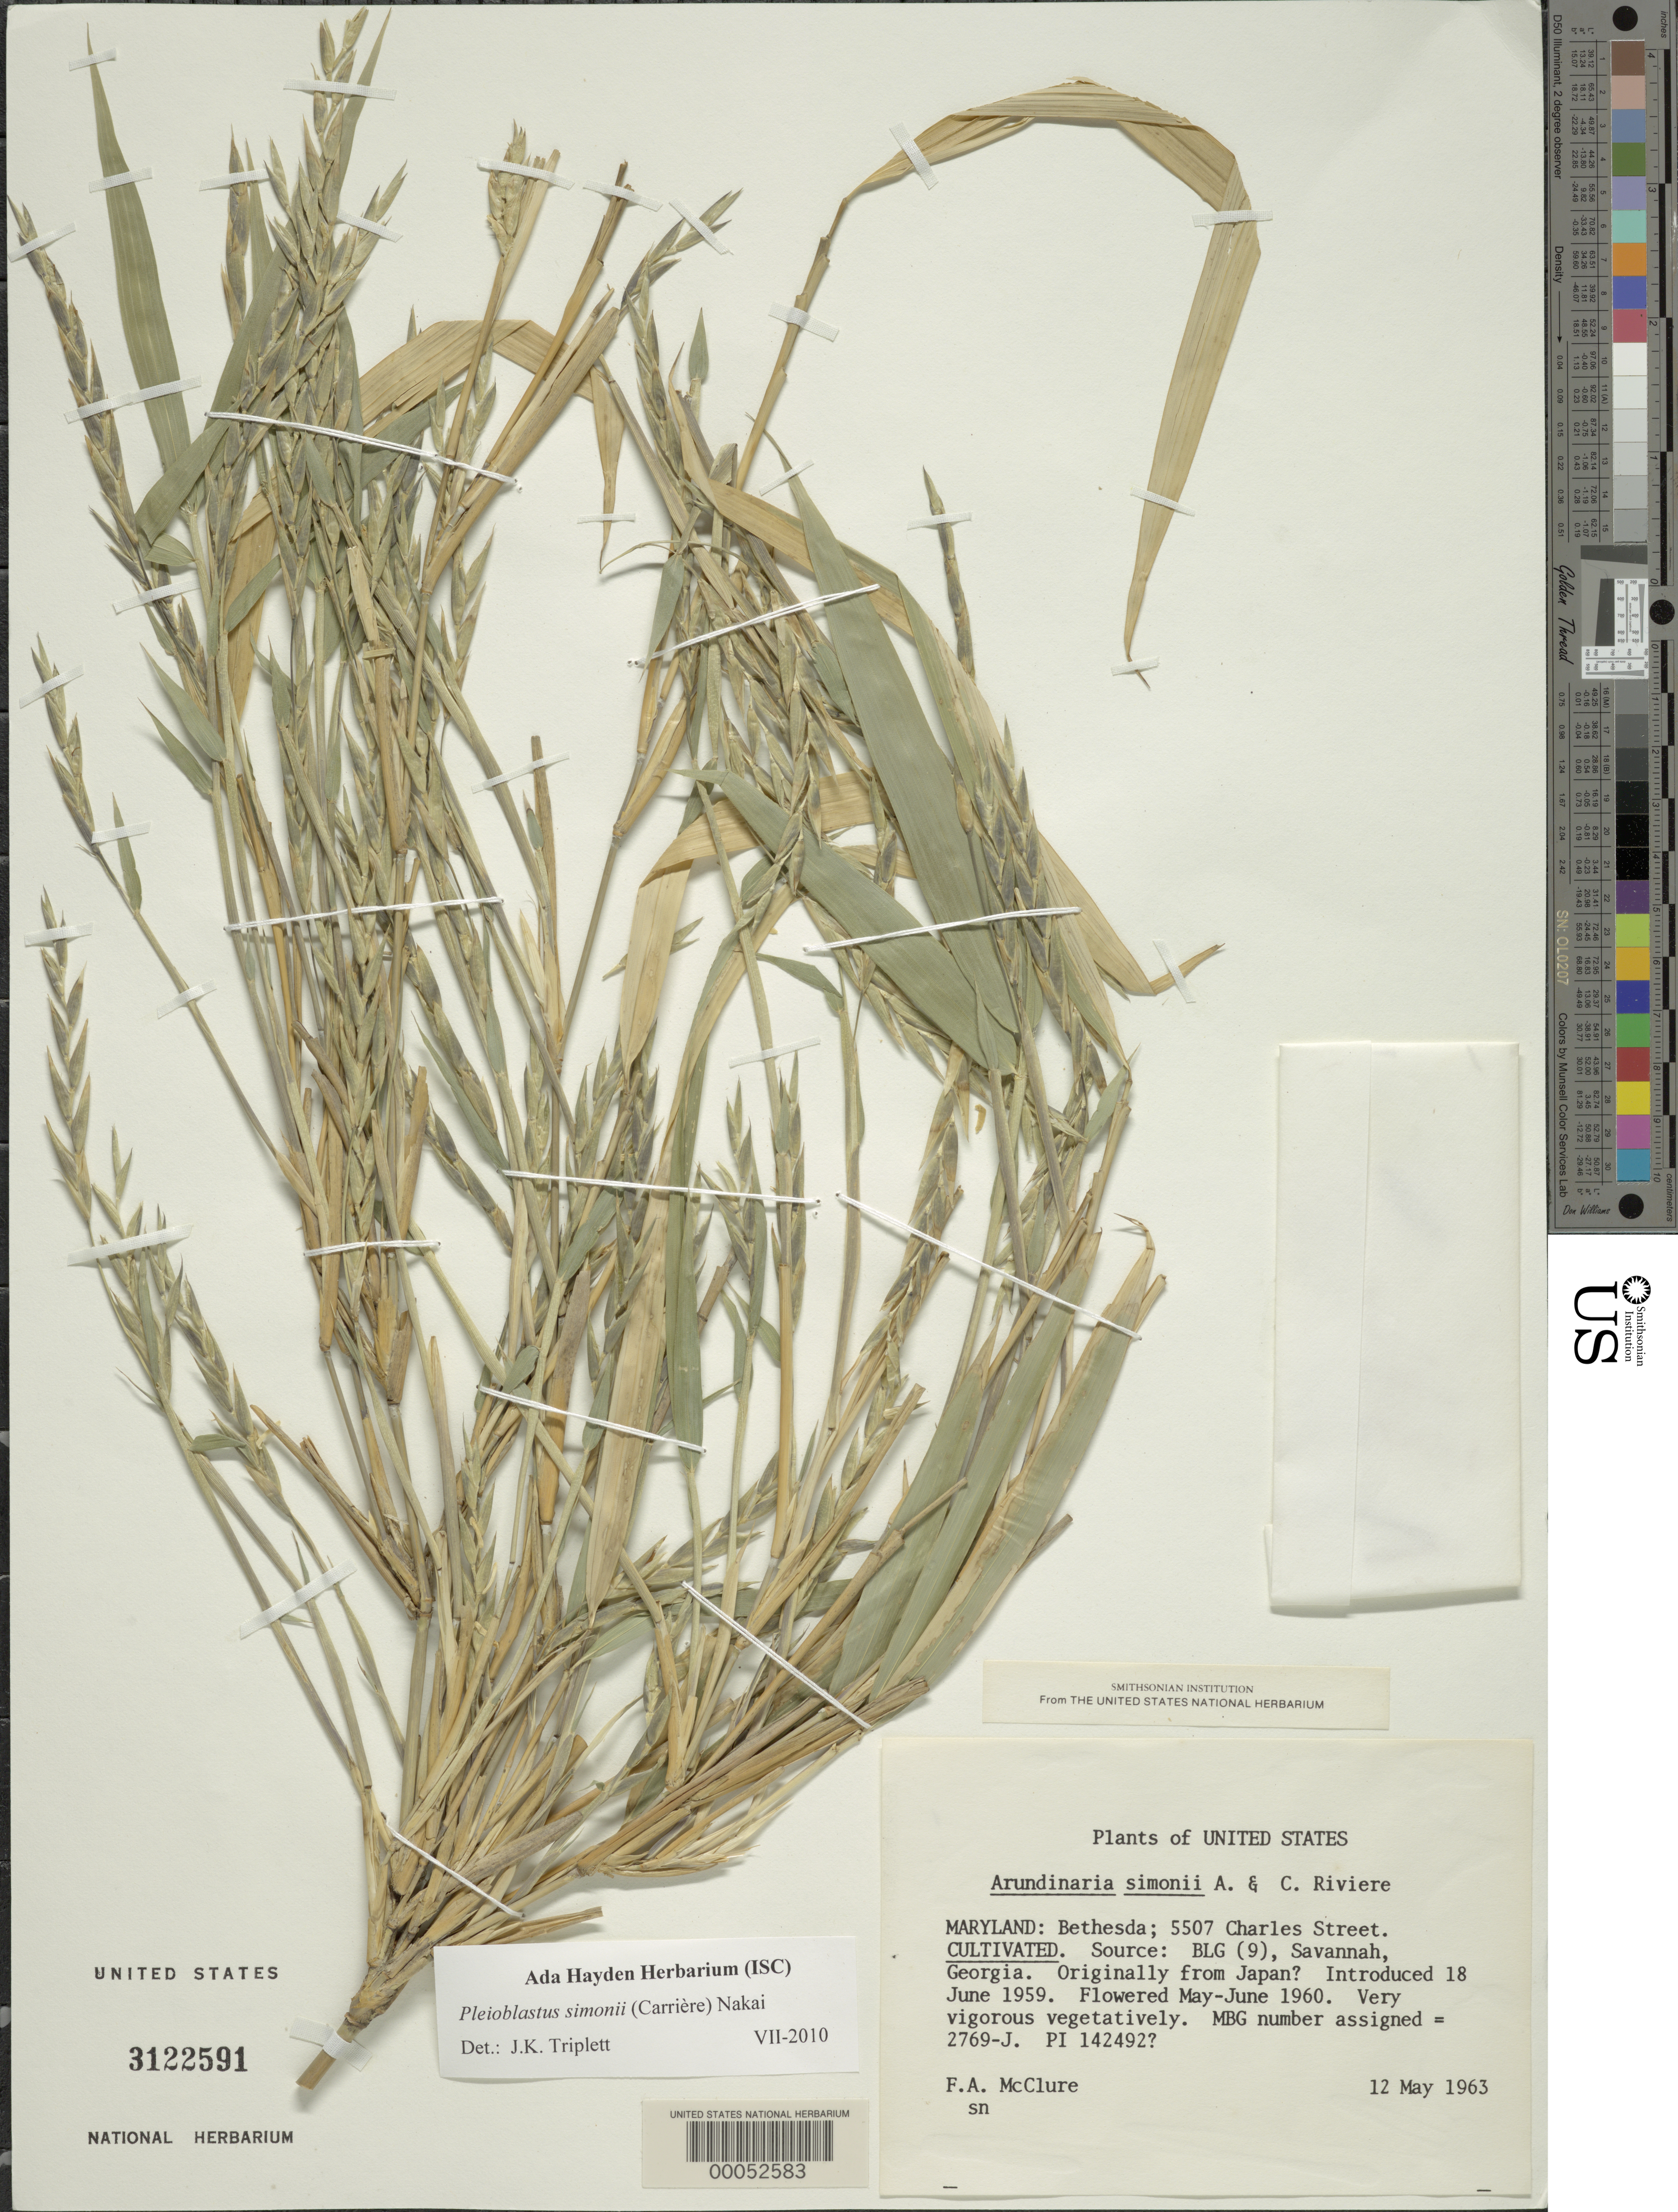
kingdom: Plantae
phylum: Tracheophyta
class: Liliopsida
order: Poales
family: Poaceae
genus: Pleioblastus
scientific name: Pleioblastus simonii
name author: (Carrière) Nakai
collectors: F. A. McClure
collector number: MBG 2769-J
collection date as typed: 12 May 1963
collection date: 1963-05-12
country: United States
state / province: Maryland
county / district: Montgomery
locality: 5507 Charles Street, Bethesda (McClure's garden)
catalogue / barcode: US 3122591